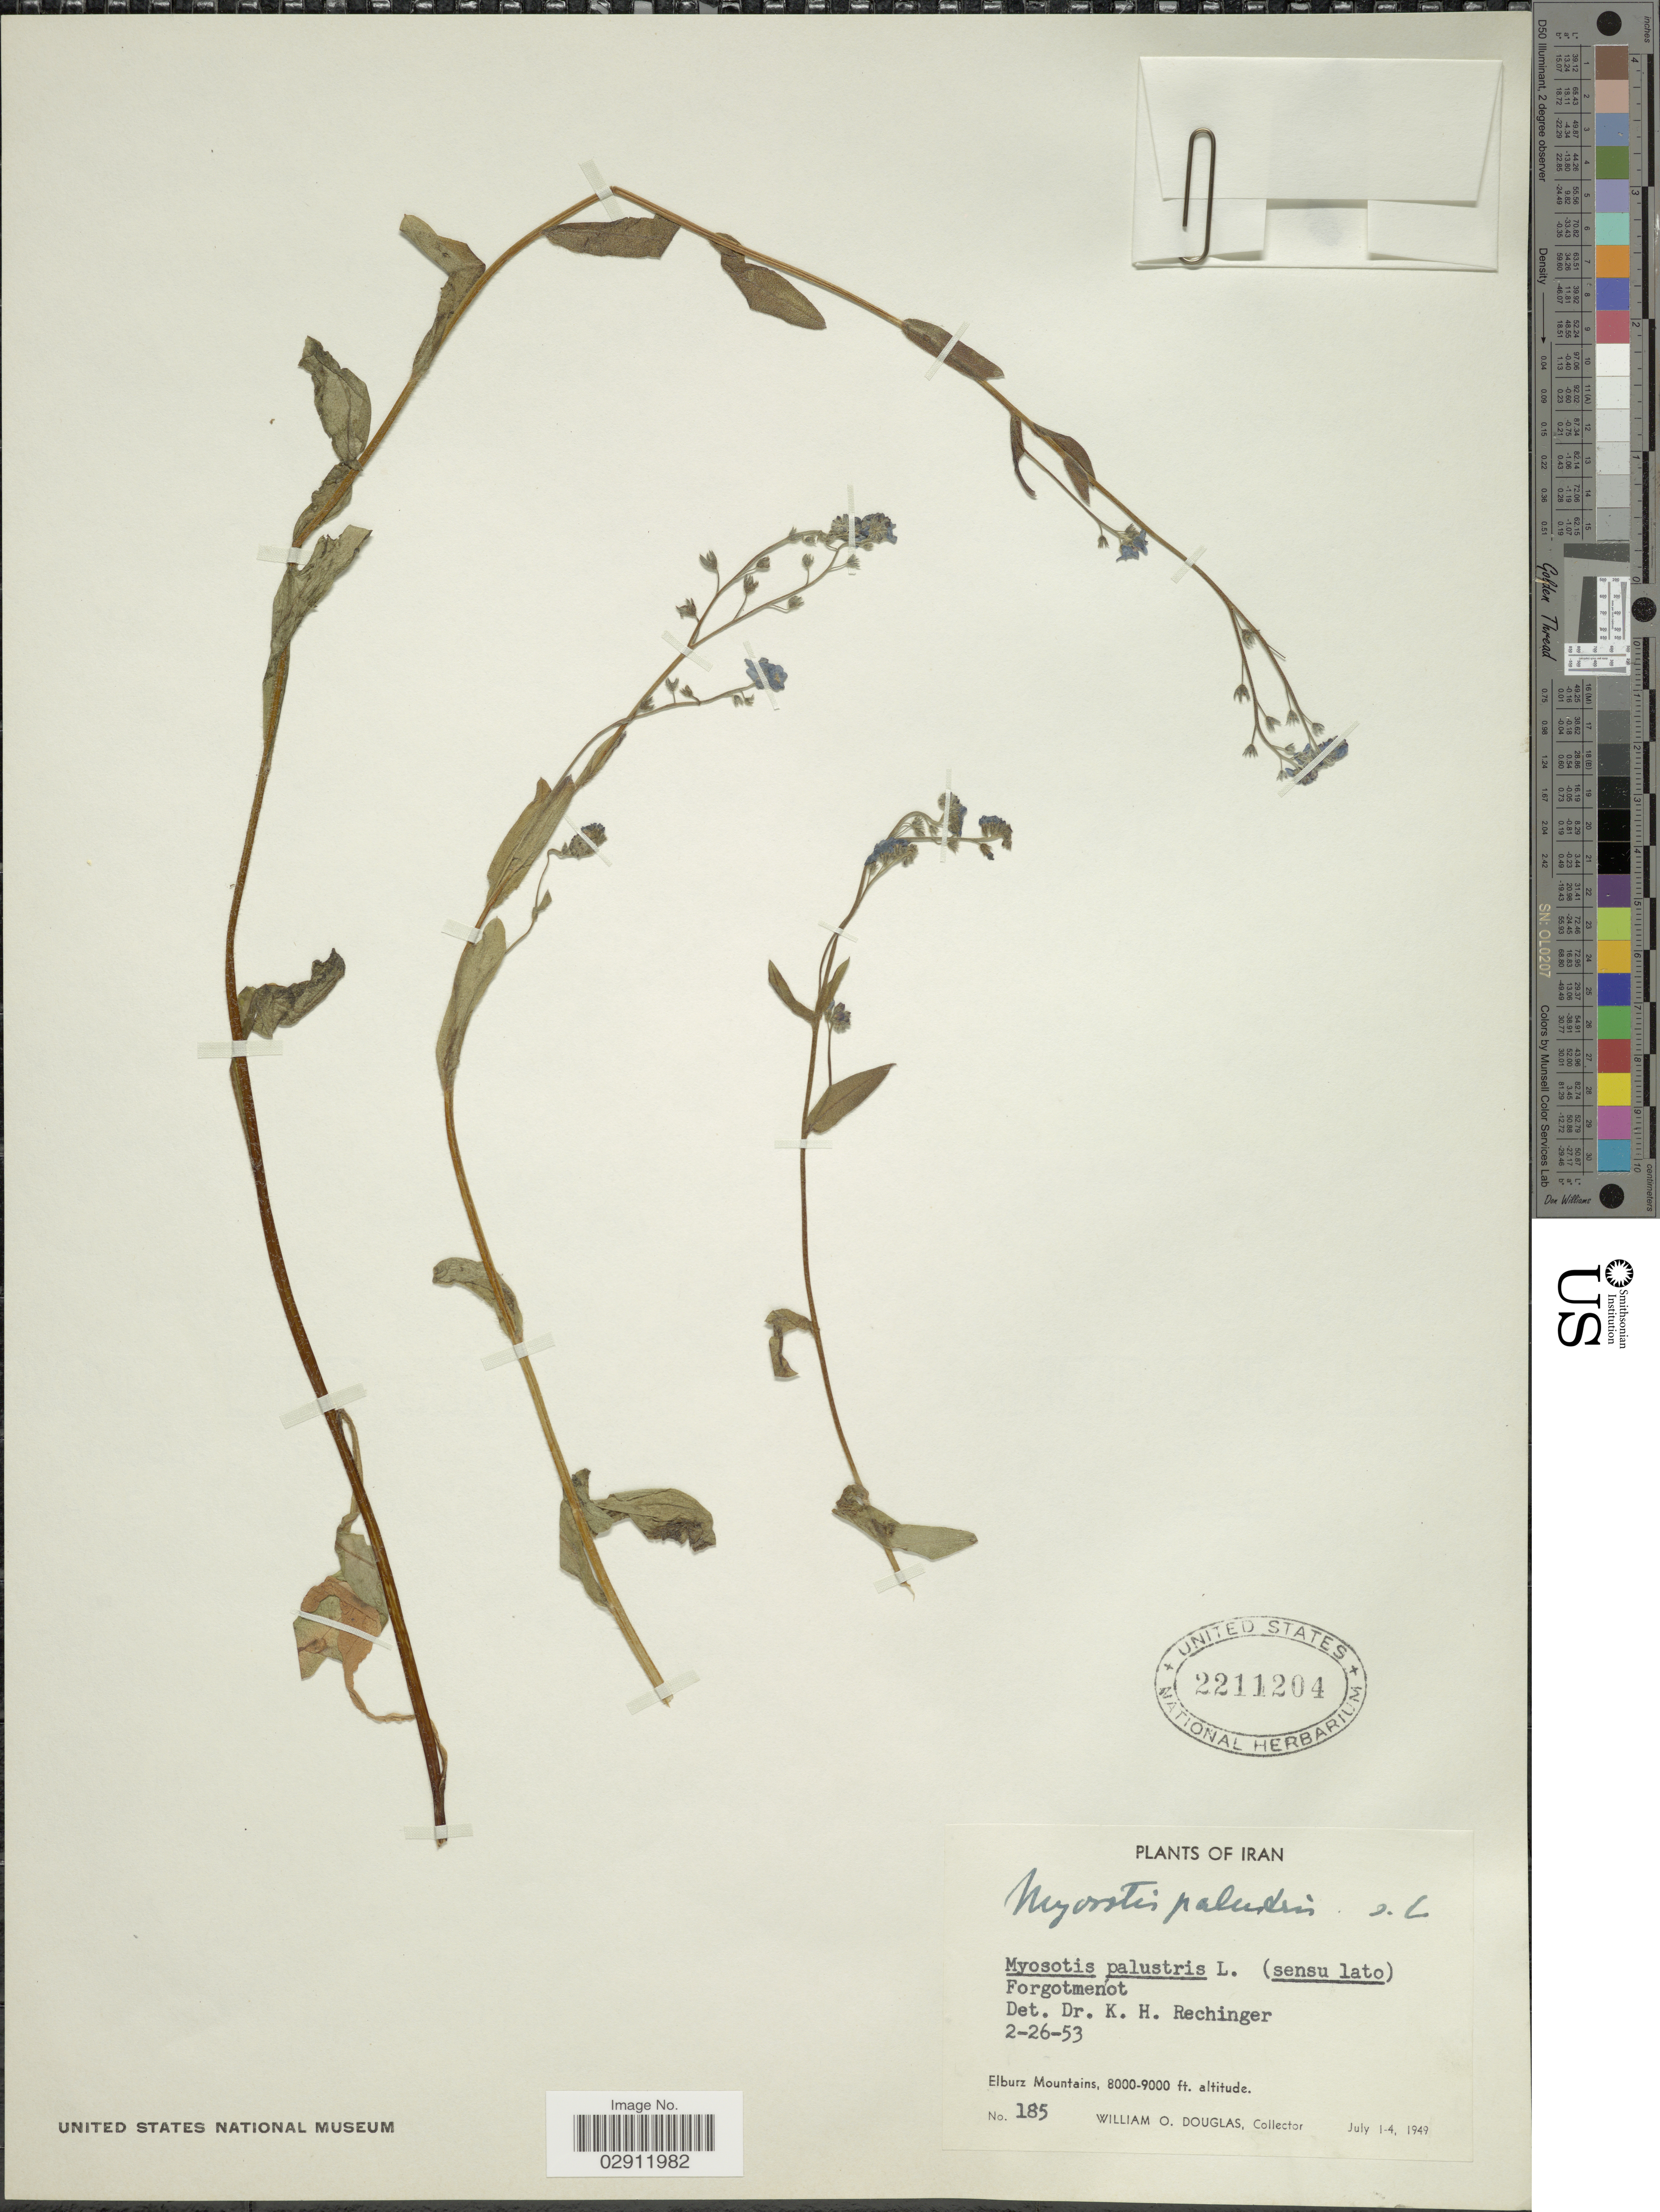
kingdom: Plantae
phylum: Tracheophyta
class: Magnoliopsida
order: Boraginales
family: Boraginaceae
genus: Myosotis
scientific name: Myosotis palustris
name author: L.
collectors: W. Douglas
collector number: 185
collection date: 1949-07-01/1949-07-04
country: Iran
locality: Elburz Mountains.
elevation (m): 2438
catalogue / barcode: US 2211204